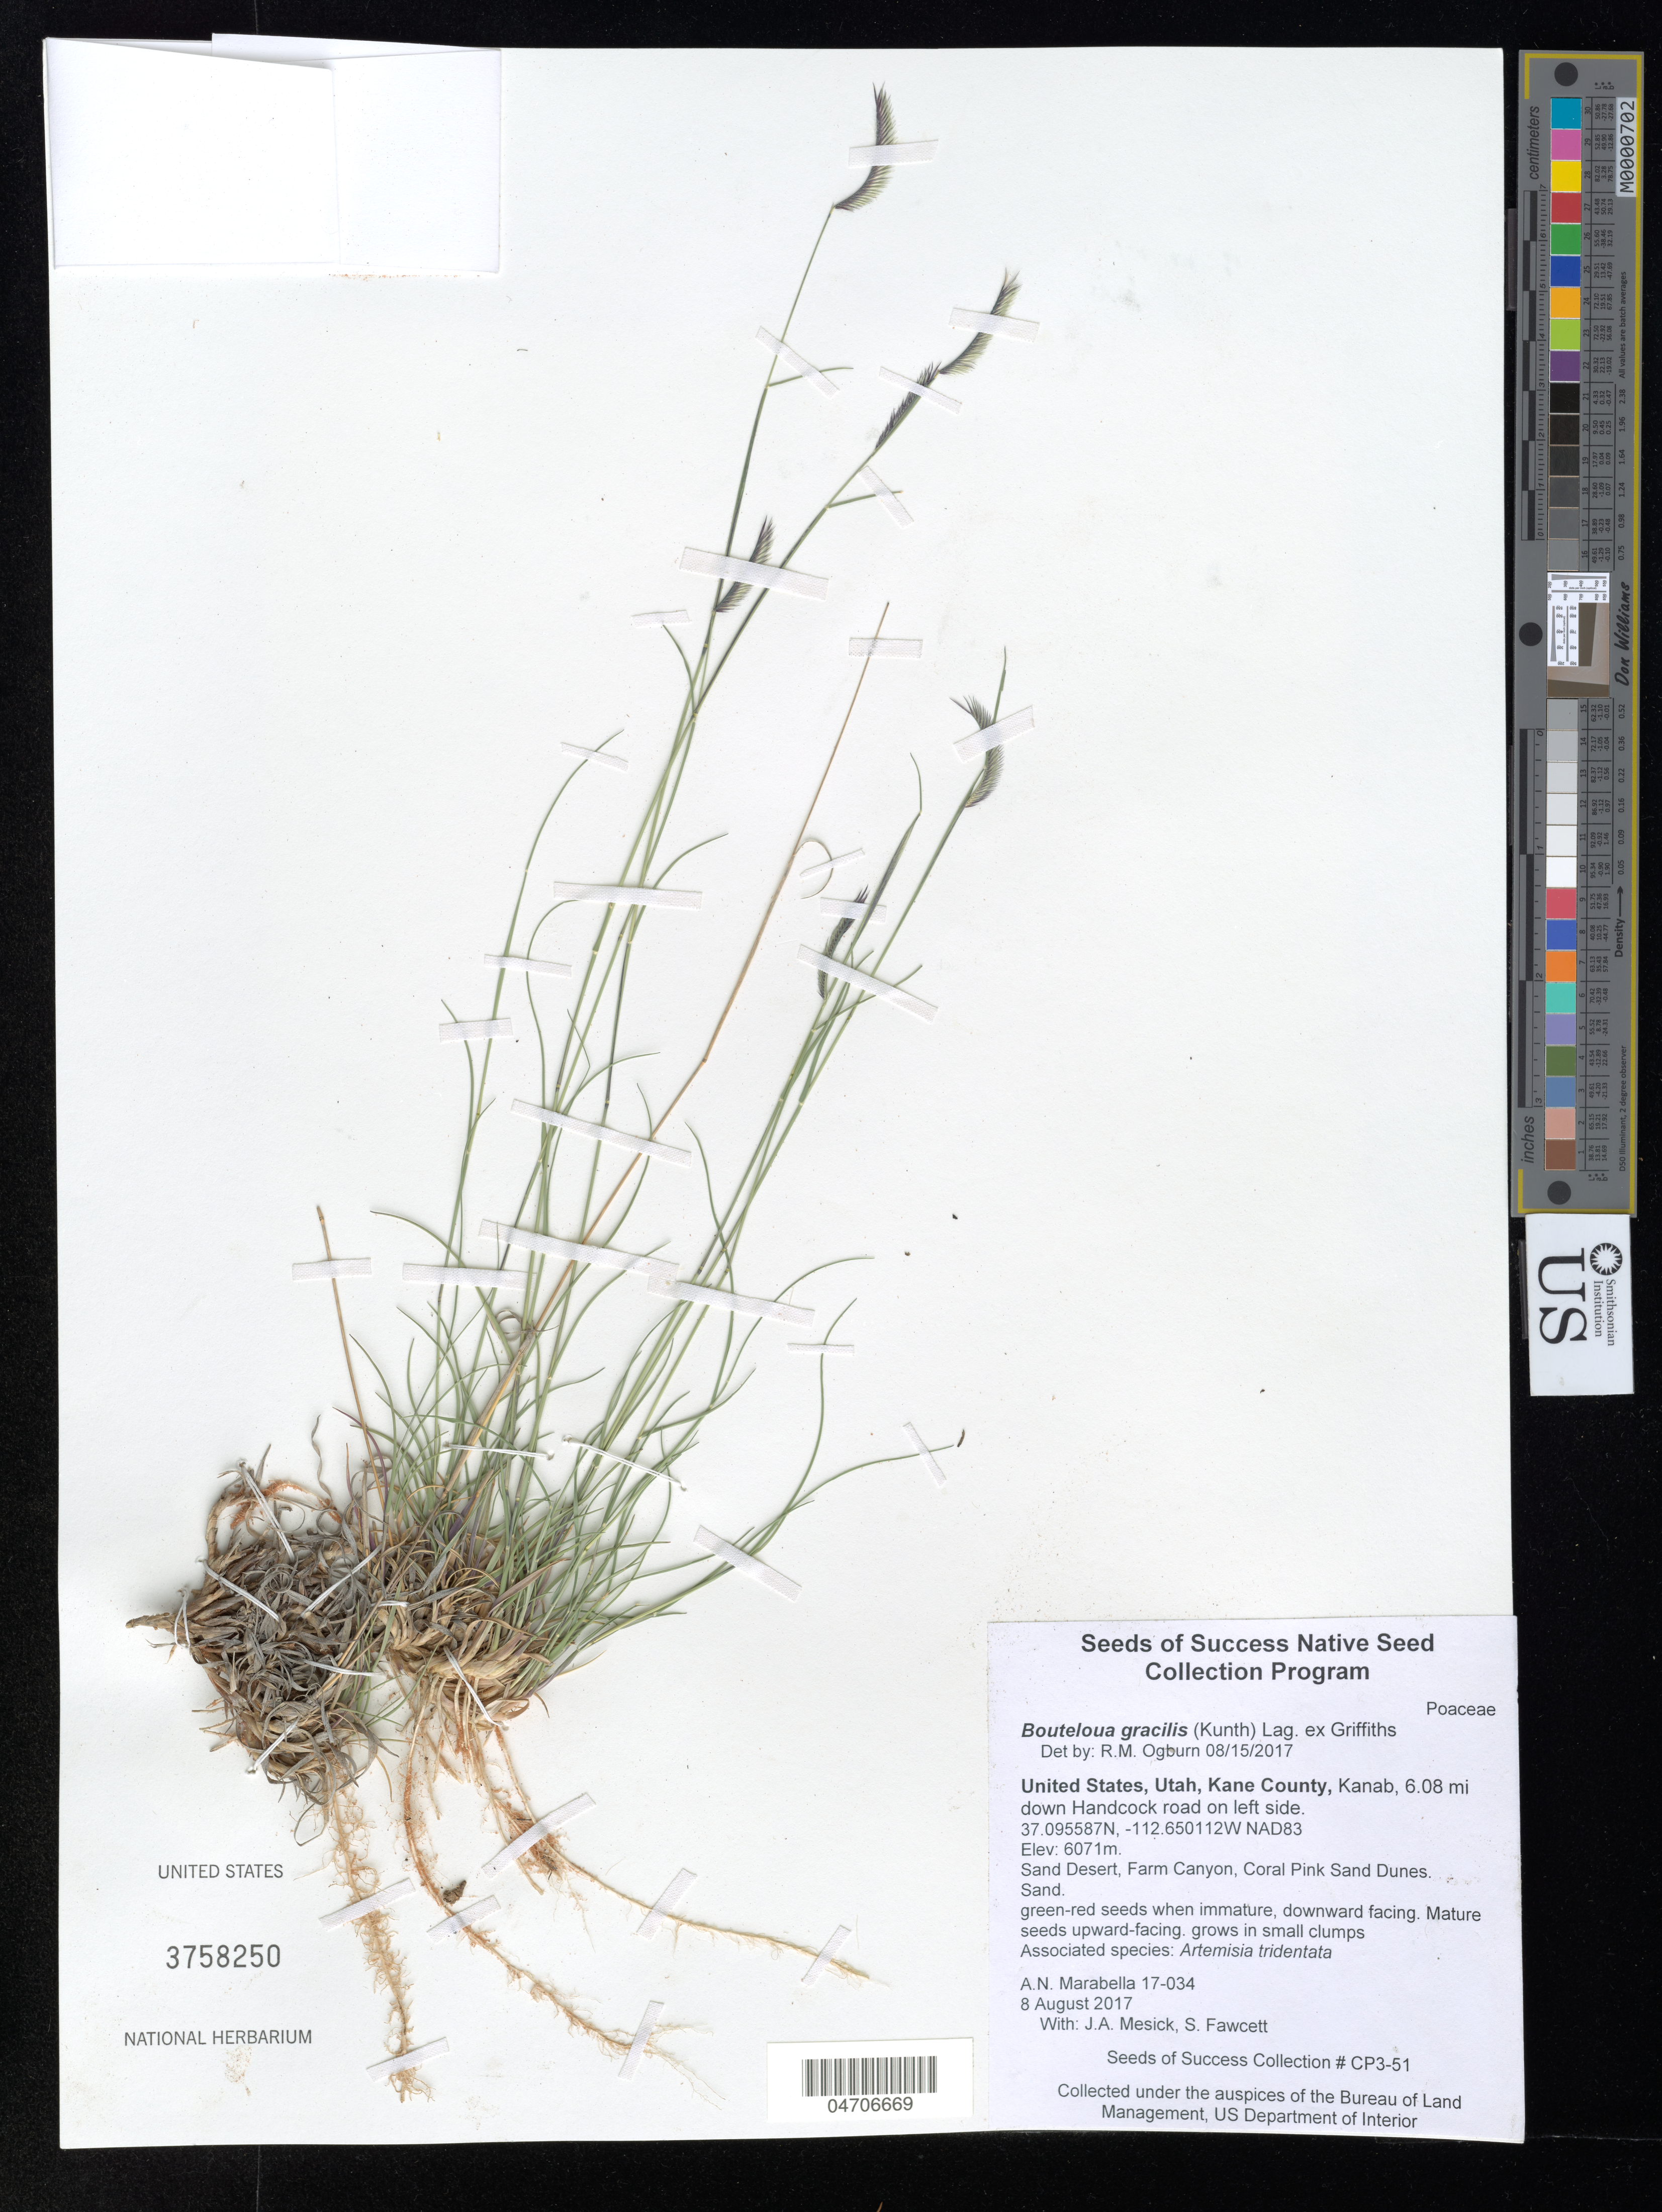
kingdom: Plantae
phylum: Tracheophyta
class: Liliopsida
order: Poales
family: Poaceae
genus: Bouteloua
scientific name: Bouteloua gracilis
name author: (Kunth) Lag. ex Griffiths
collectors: A. Marabella, J. Mesick & S. Fawcett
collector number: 17-034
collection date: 2017-08-08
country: United States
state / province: Utah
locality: Kane County, Kanab, 6.08 mi down Handcock road on left side. Sand Desert, Farm Canyon, Coral Pink Sand Dunes.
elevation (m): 6071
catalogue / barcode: US 3758250